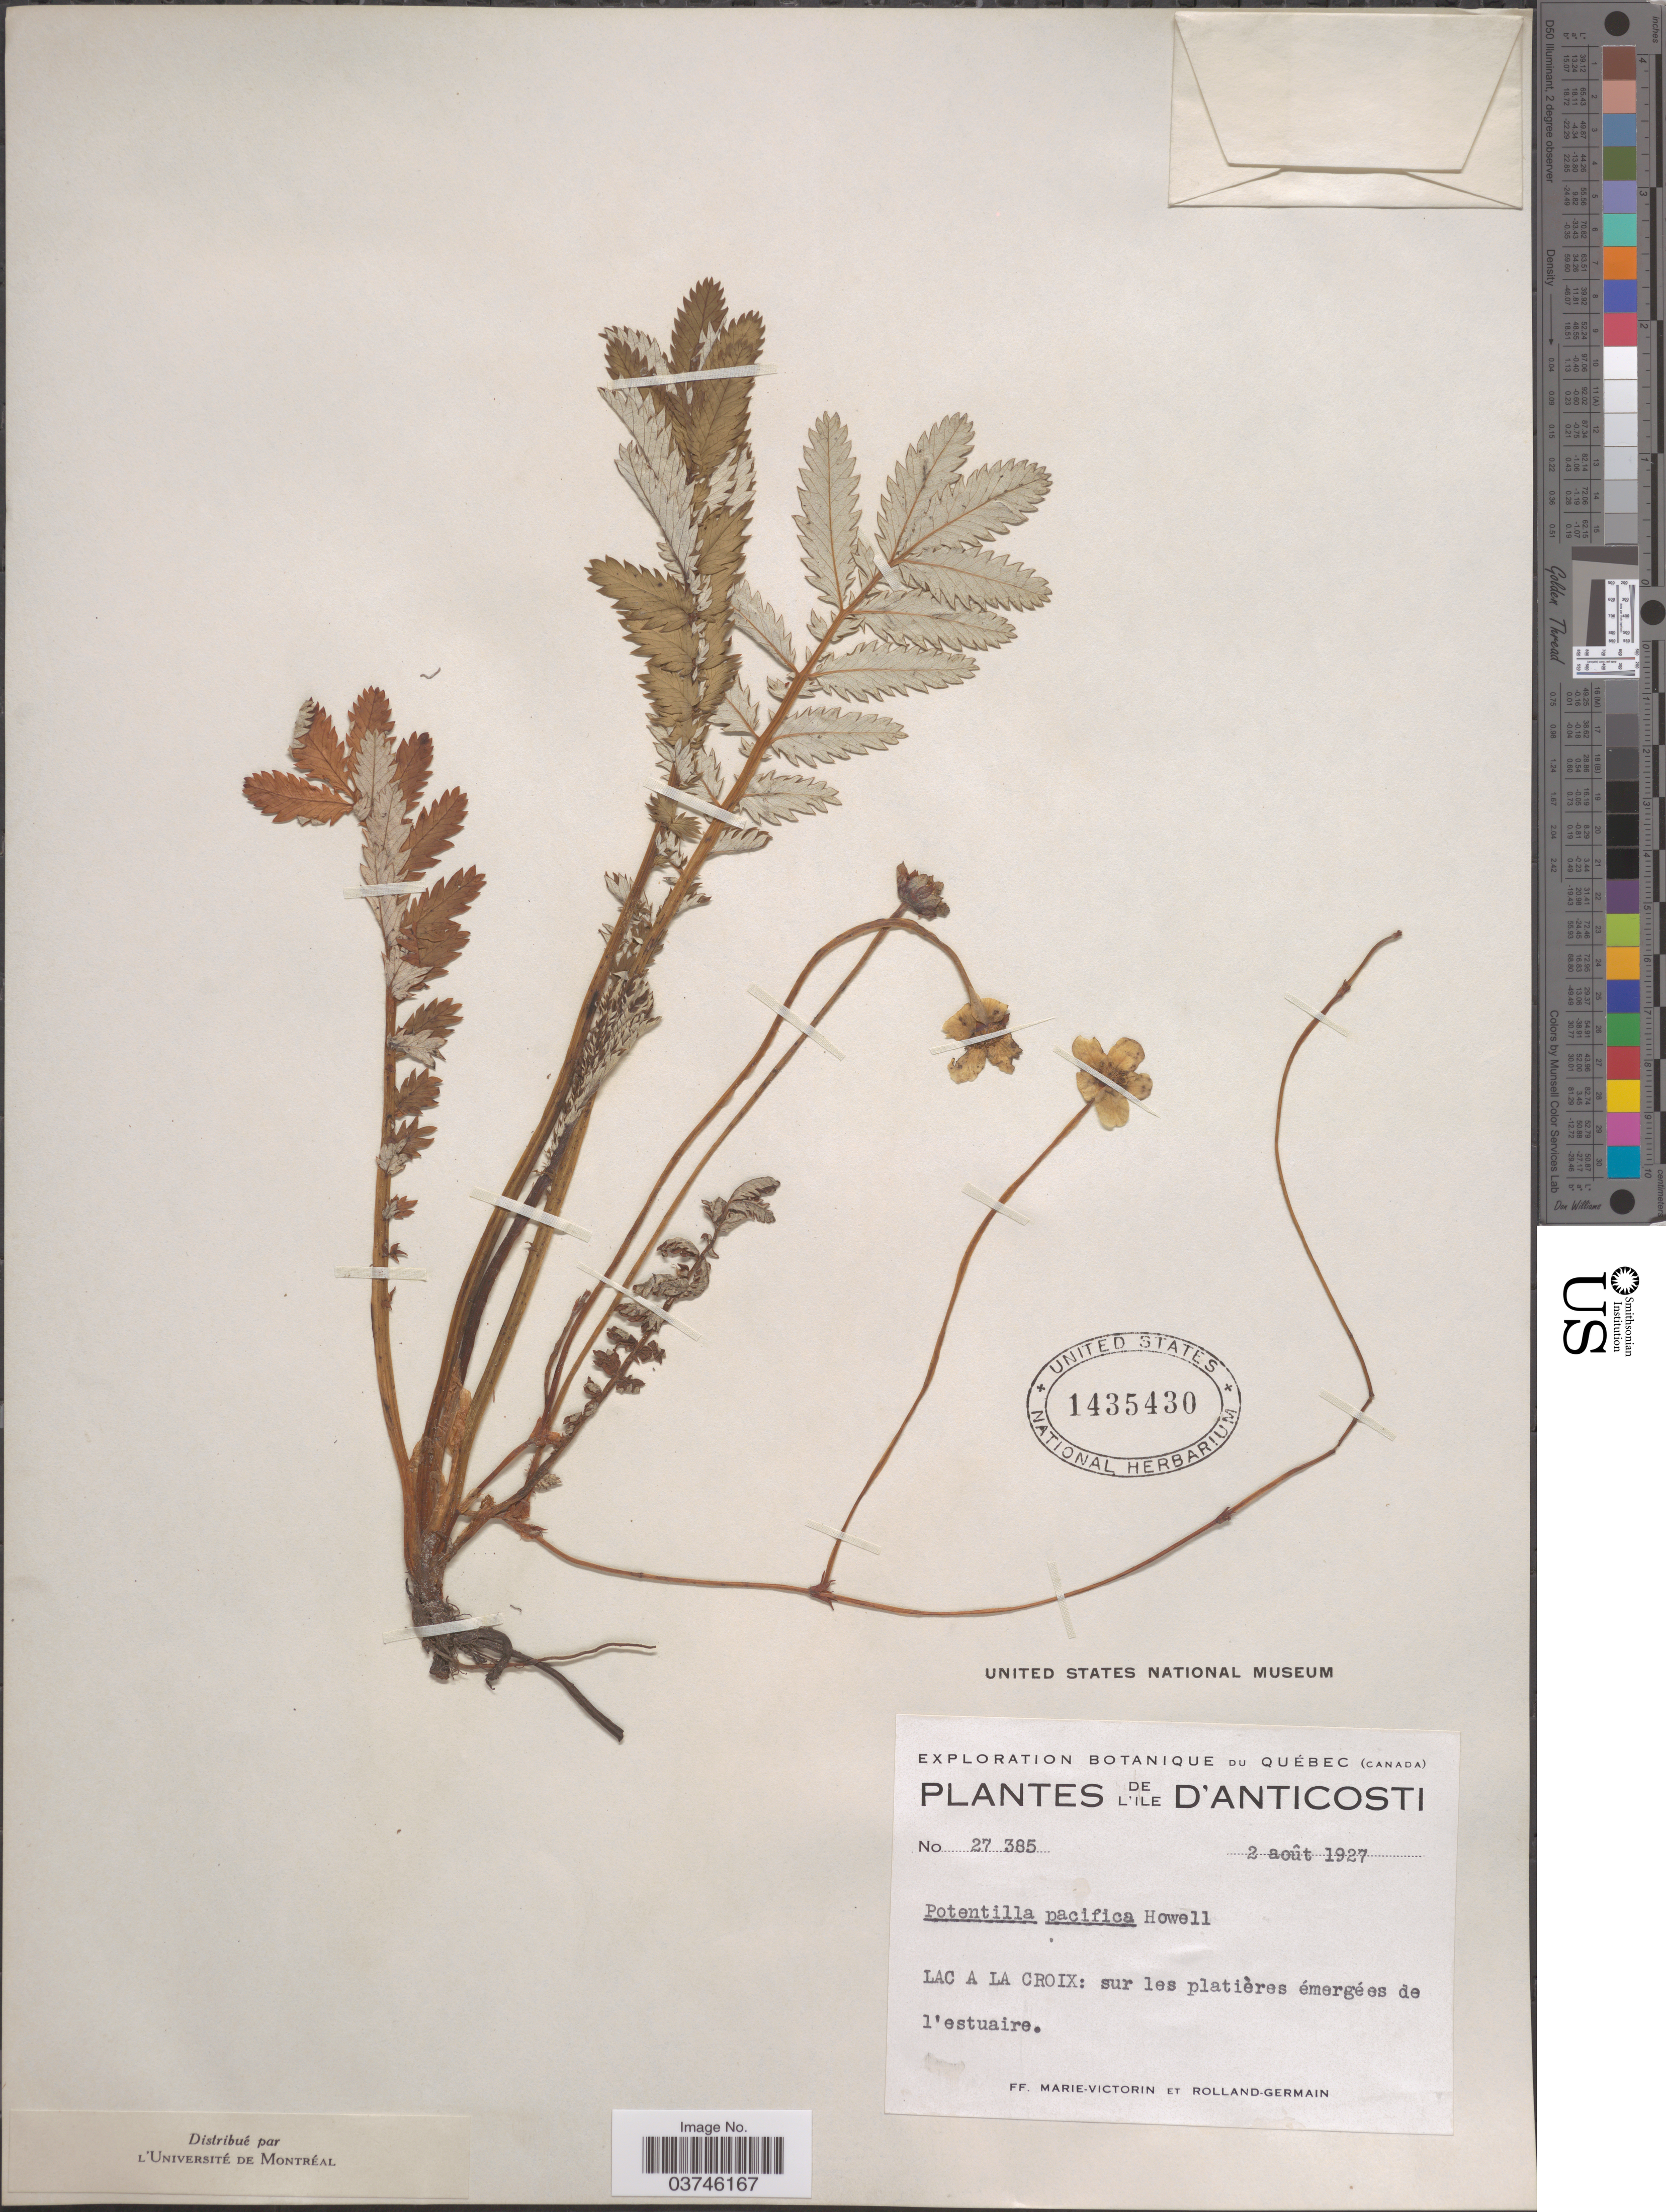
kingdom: Plantae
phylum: Tracheophyta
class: Magnoliopsida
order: Rosales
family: Rosaceae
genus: Argentina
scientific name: Argentina pacifica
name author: (Howell) Rydb.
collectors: F. Marie-Victorin & Rolland-Germain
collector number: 27385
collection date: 1927-08-02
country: Canada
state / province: Quebec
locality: De L'ile D'Anticosti. Lac A La Croix: sur les platières émergées de l'estuaire.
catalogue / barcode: US 1435430